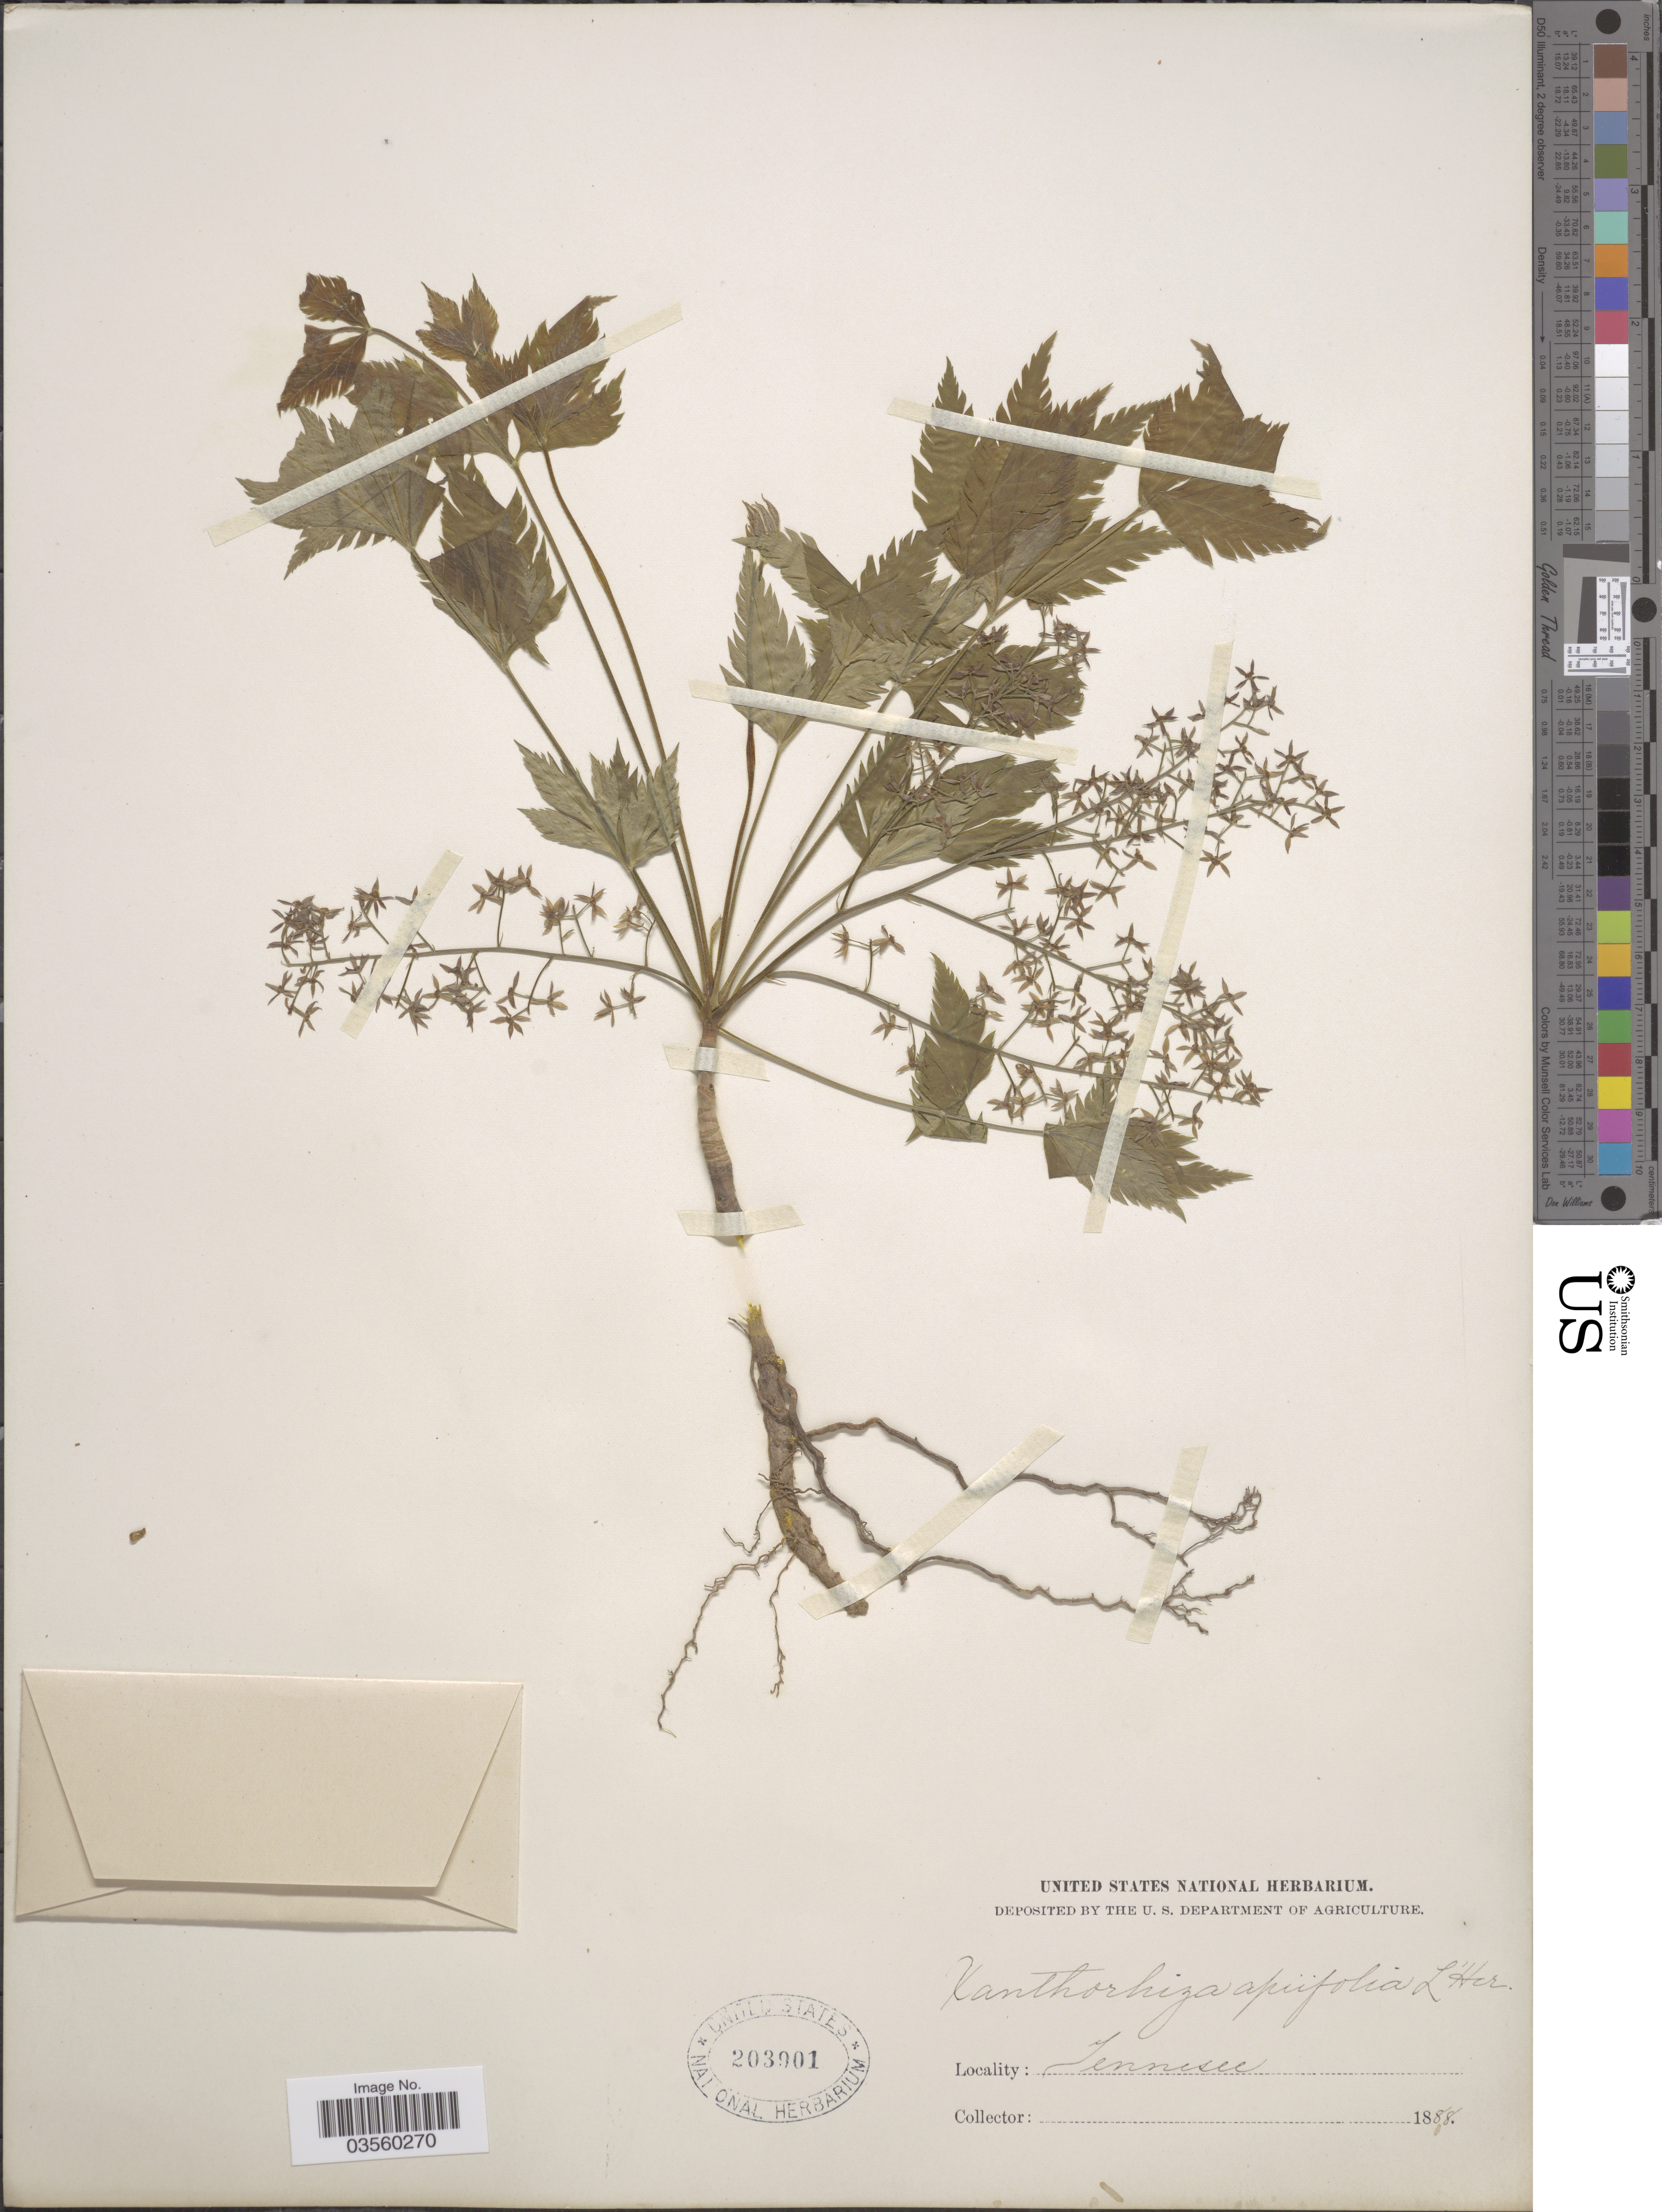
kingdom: Plantae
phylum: Tracheophyta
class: Magnoliopsida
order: Ranunculales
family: Ranunculaceae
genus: Xanthorhiza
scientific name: Xanthorhiza apiifolia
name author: L'Hér.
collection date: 1888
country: United States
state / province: Tennessee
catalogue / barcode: US 203901